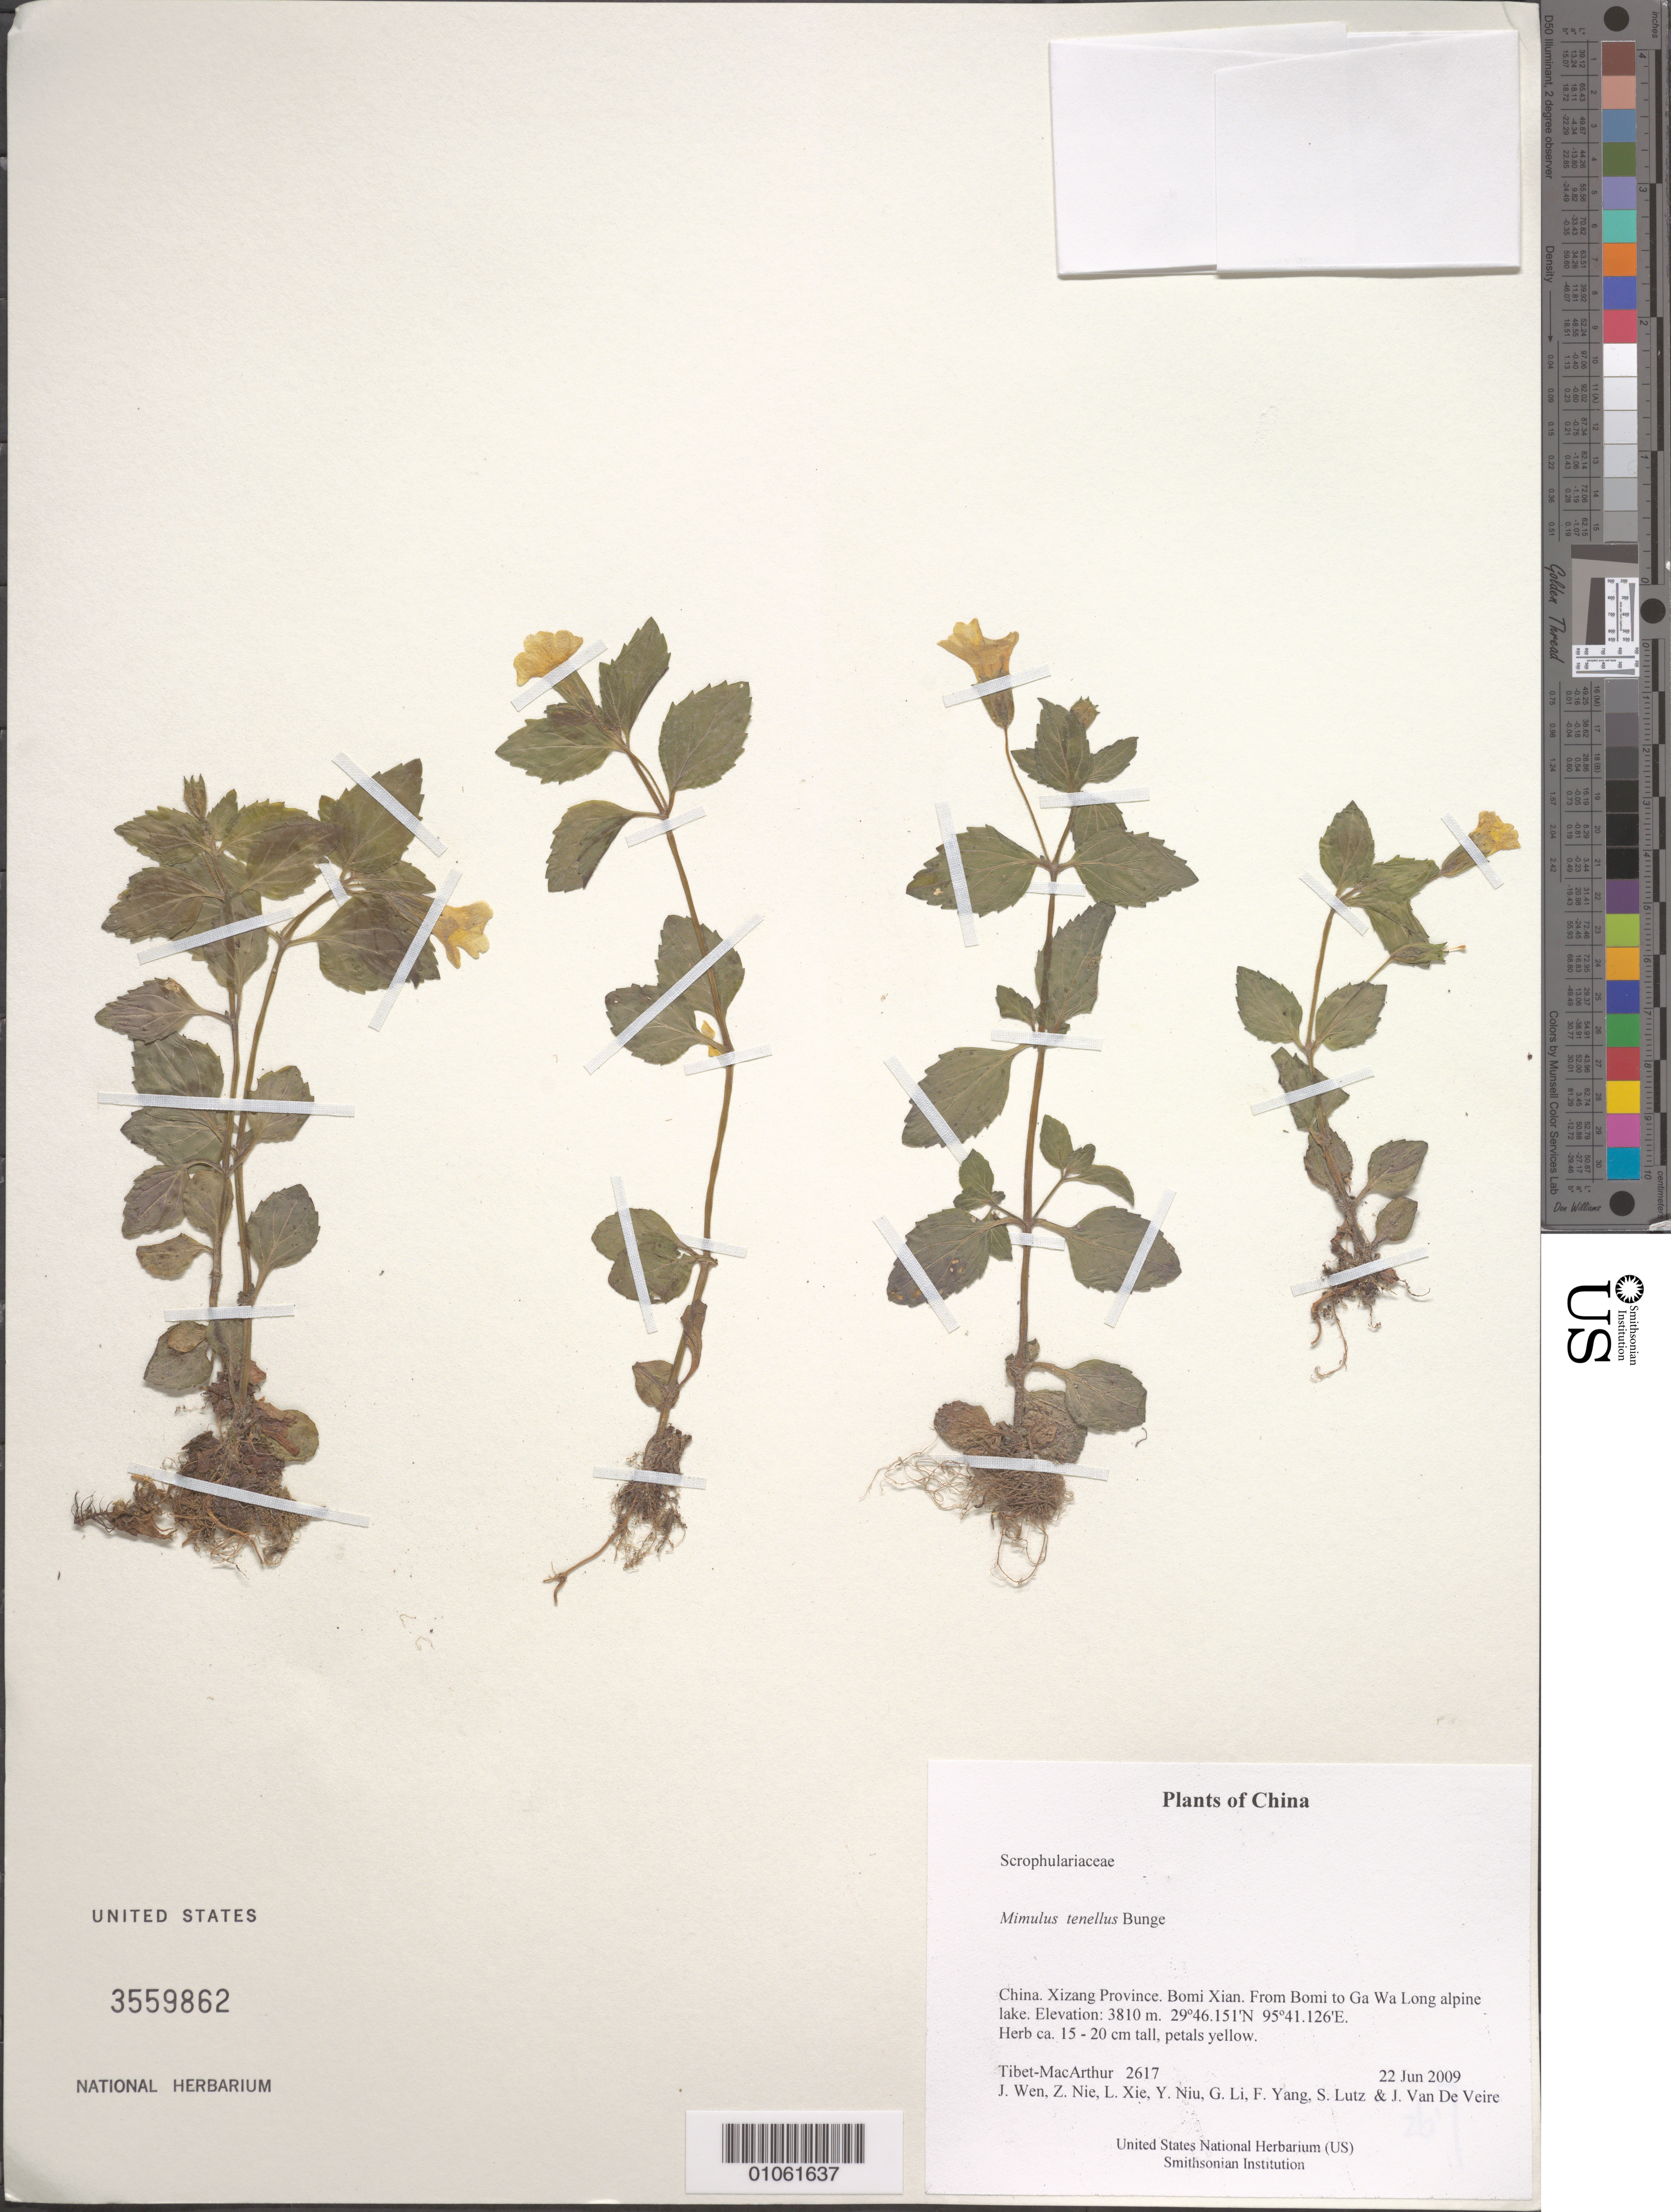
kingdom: Plantae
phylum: Tracheophyta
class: Magnoliopsida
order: Lamiales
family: Phrymaceae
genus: Mimulus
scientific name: Mimulus tenellus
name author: Bunge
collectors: Tibet-MacArthur, J. Wen, Z. Nie, L. Xie, Y. Niu, G. Li, F. Yang, S. Lutz & J. Van De Veire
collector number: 2617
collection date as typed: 22 Jun 2009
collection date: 2009-06-22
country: China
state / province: Xizang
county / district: Bomi Xian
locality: From Bomi to Ga Wa Long alpine lake.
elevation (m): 3810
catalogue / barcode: US 3559862